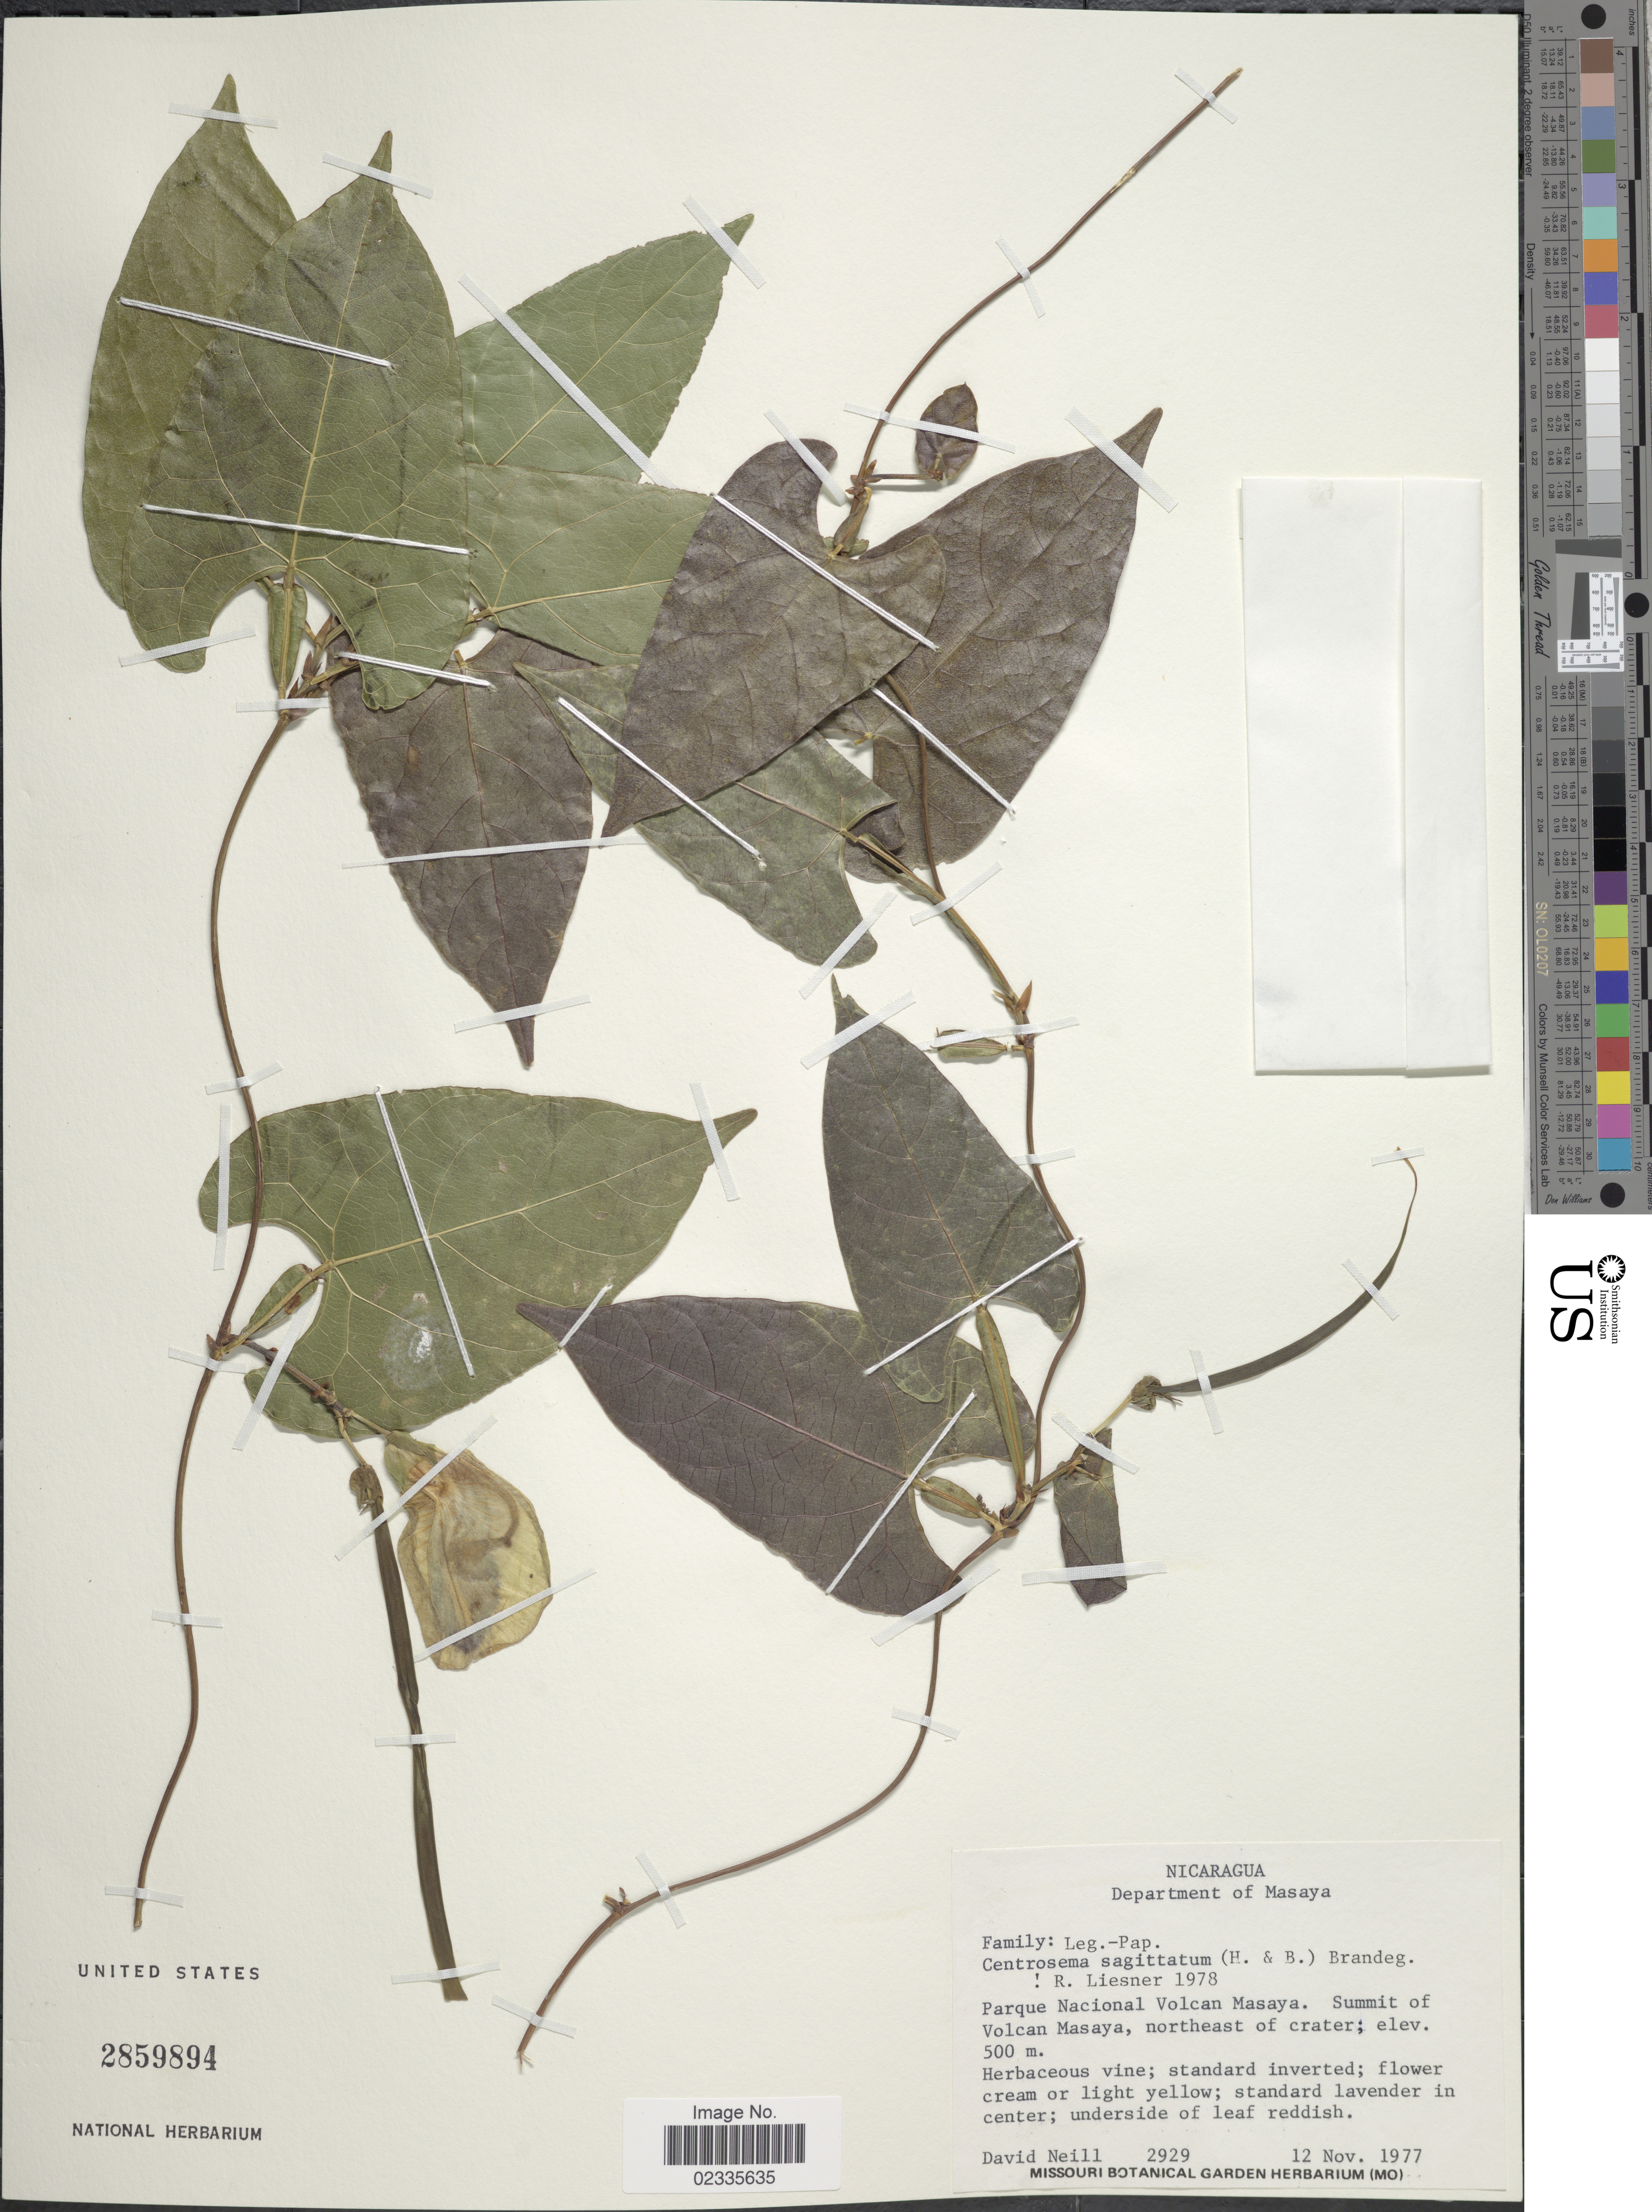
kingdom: Plantae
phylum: Tracheophyta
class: Magnoliopsida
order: Fabales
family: Fabaceae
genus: Centrosema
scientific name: Centrosema sagittata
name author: (Kunth) Rose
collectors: D. A. Neill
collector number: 2929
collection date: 1977-11-12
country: Nicaragua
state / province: Masaya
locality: Parque Nacional Volcan Masaya. Summit of Volcan Masaya, northeast of crater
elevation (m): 500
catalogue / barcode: US 2859894